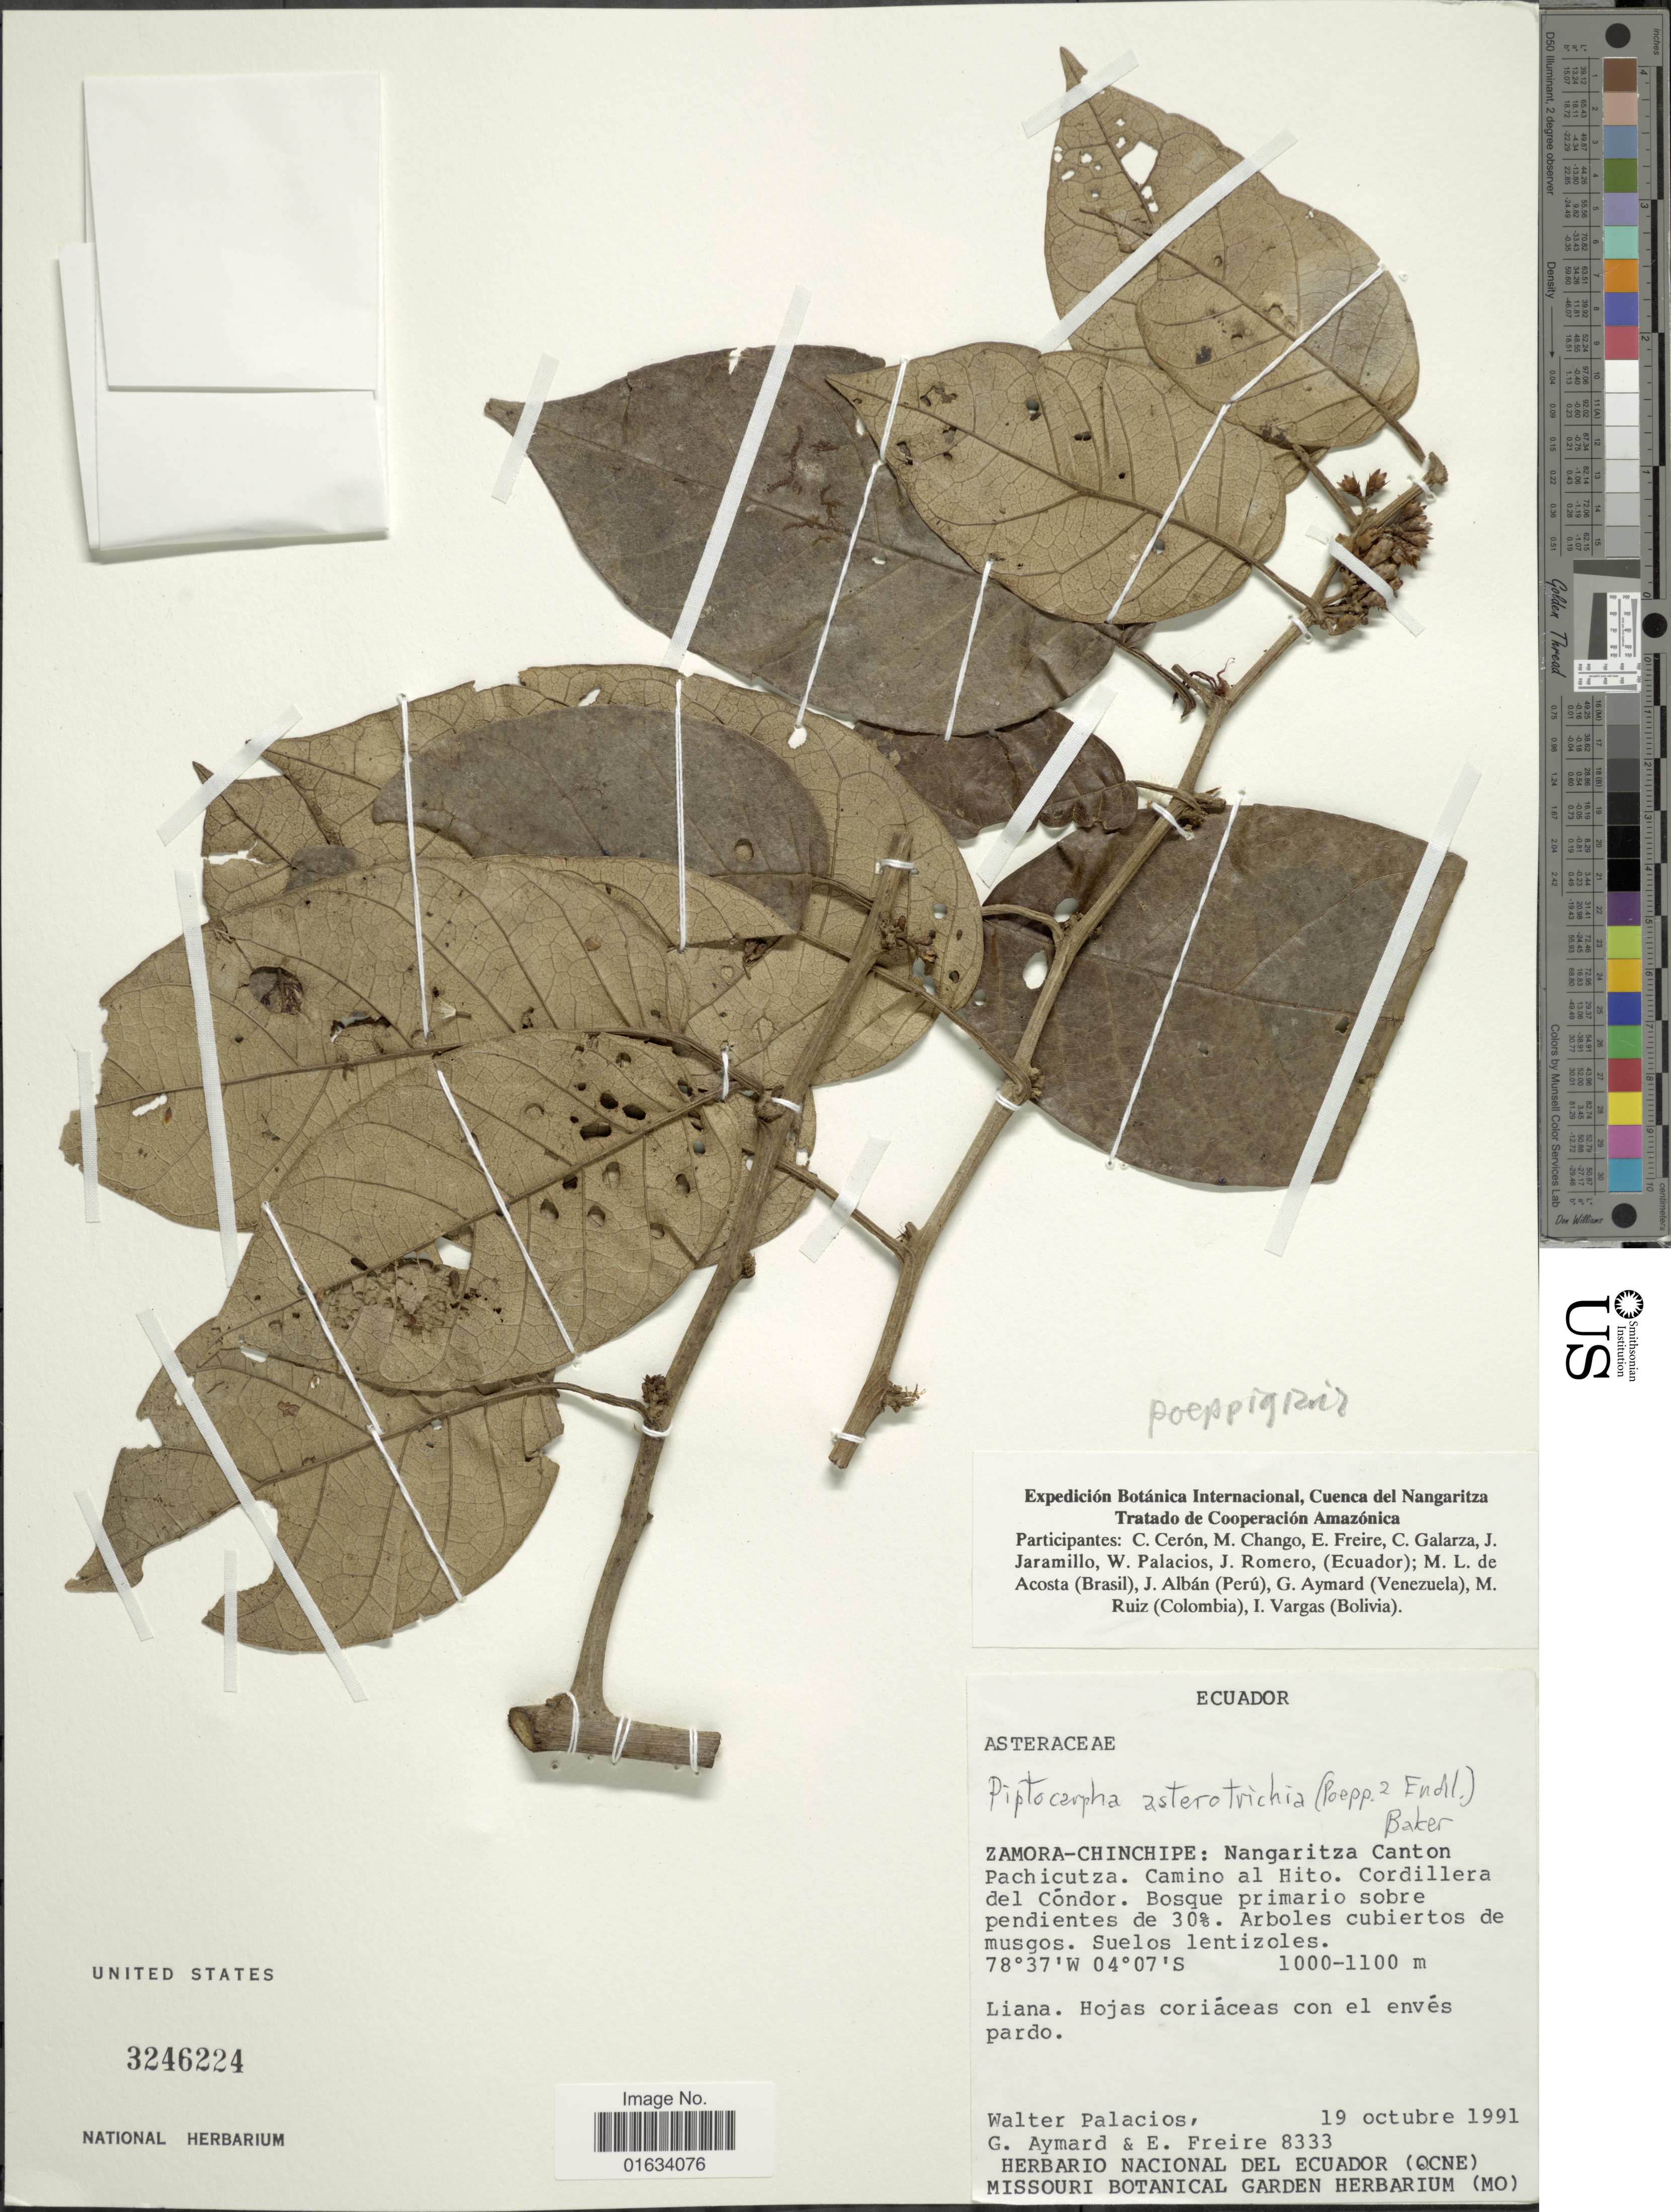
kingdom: Plantae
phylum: Tracheophyta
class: Magnoliopsida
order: Asterales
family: Asteraceae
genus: Piptocarpha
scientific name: Piptocarpha poeppigiana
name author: (DC.) Baker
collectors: W. Palacios, G. A. Aymard & E. Freire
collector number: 8333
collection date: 1991-10-19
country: Ecuador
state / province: Zamora-Chinchipe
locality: Ecuador. Zamora-Chinchipe: Nangaritza Canton Pachicutza. Camino al Hito. Cordillera del Condor. Bosque primario sobre pendientes de 30%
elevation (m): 1000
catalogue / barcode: US 3246224